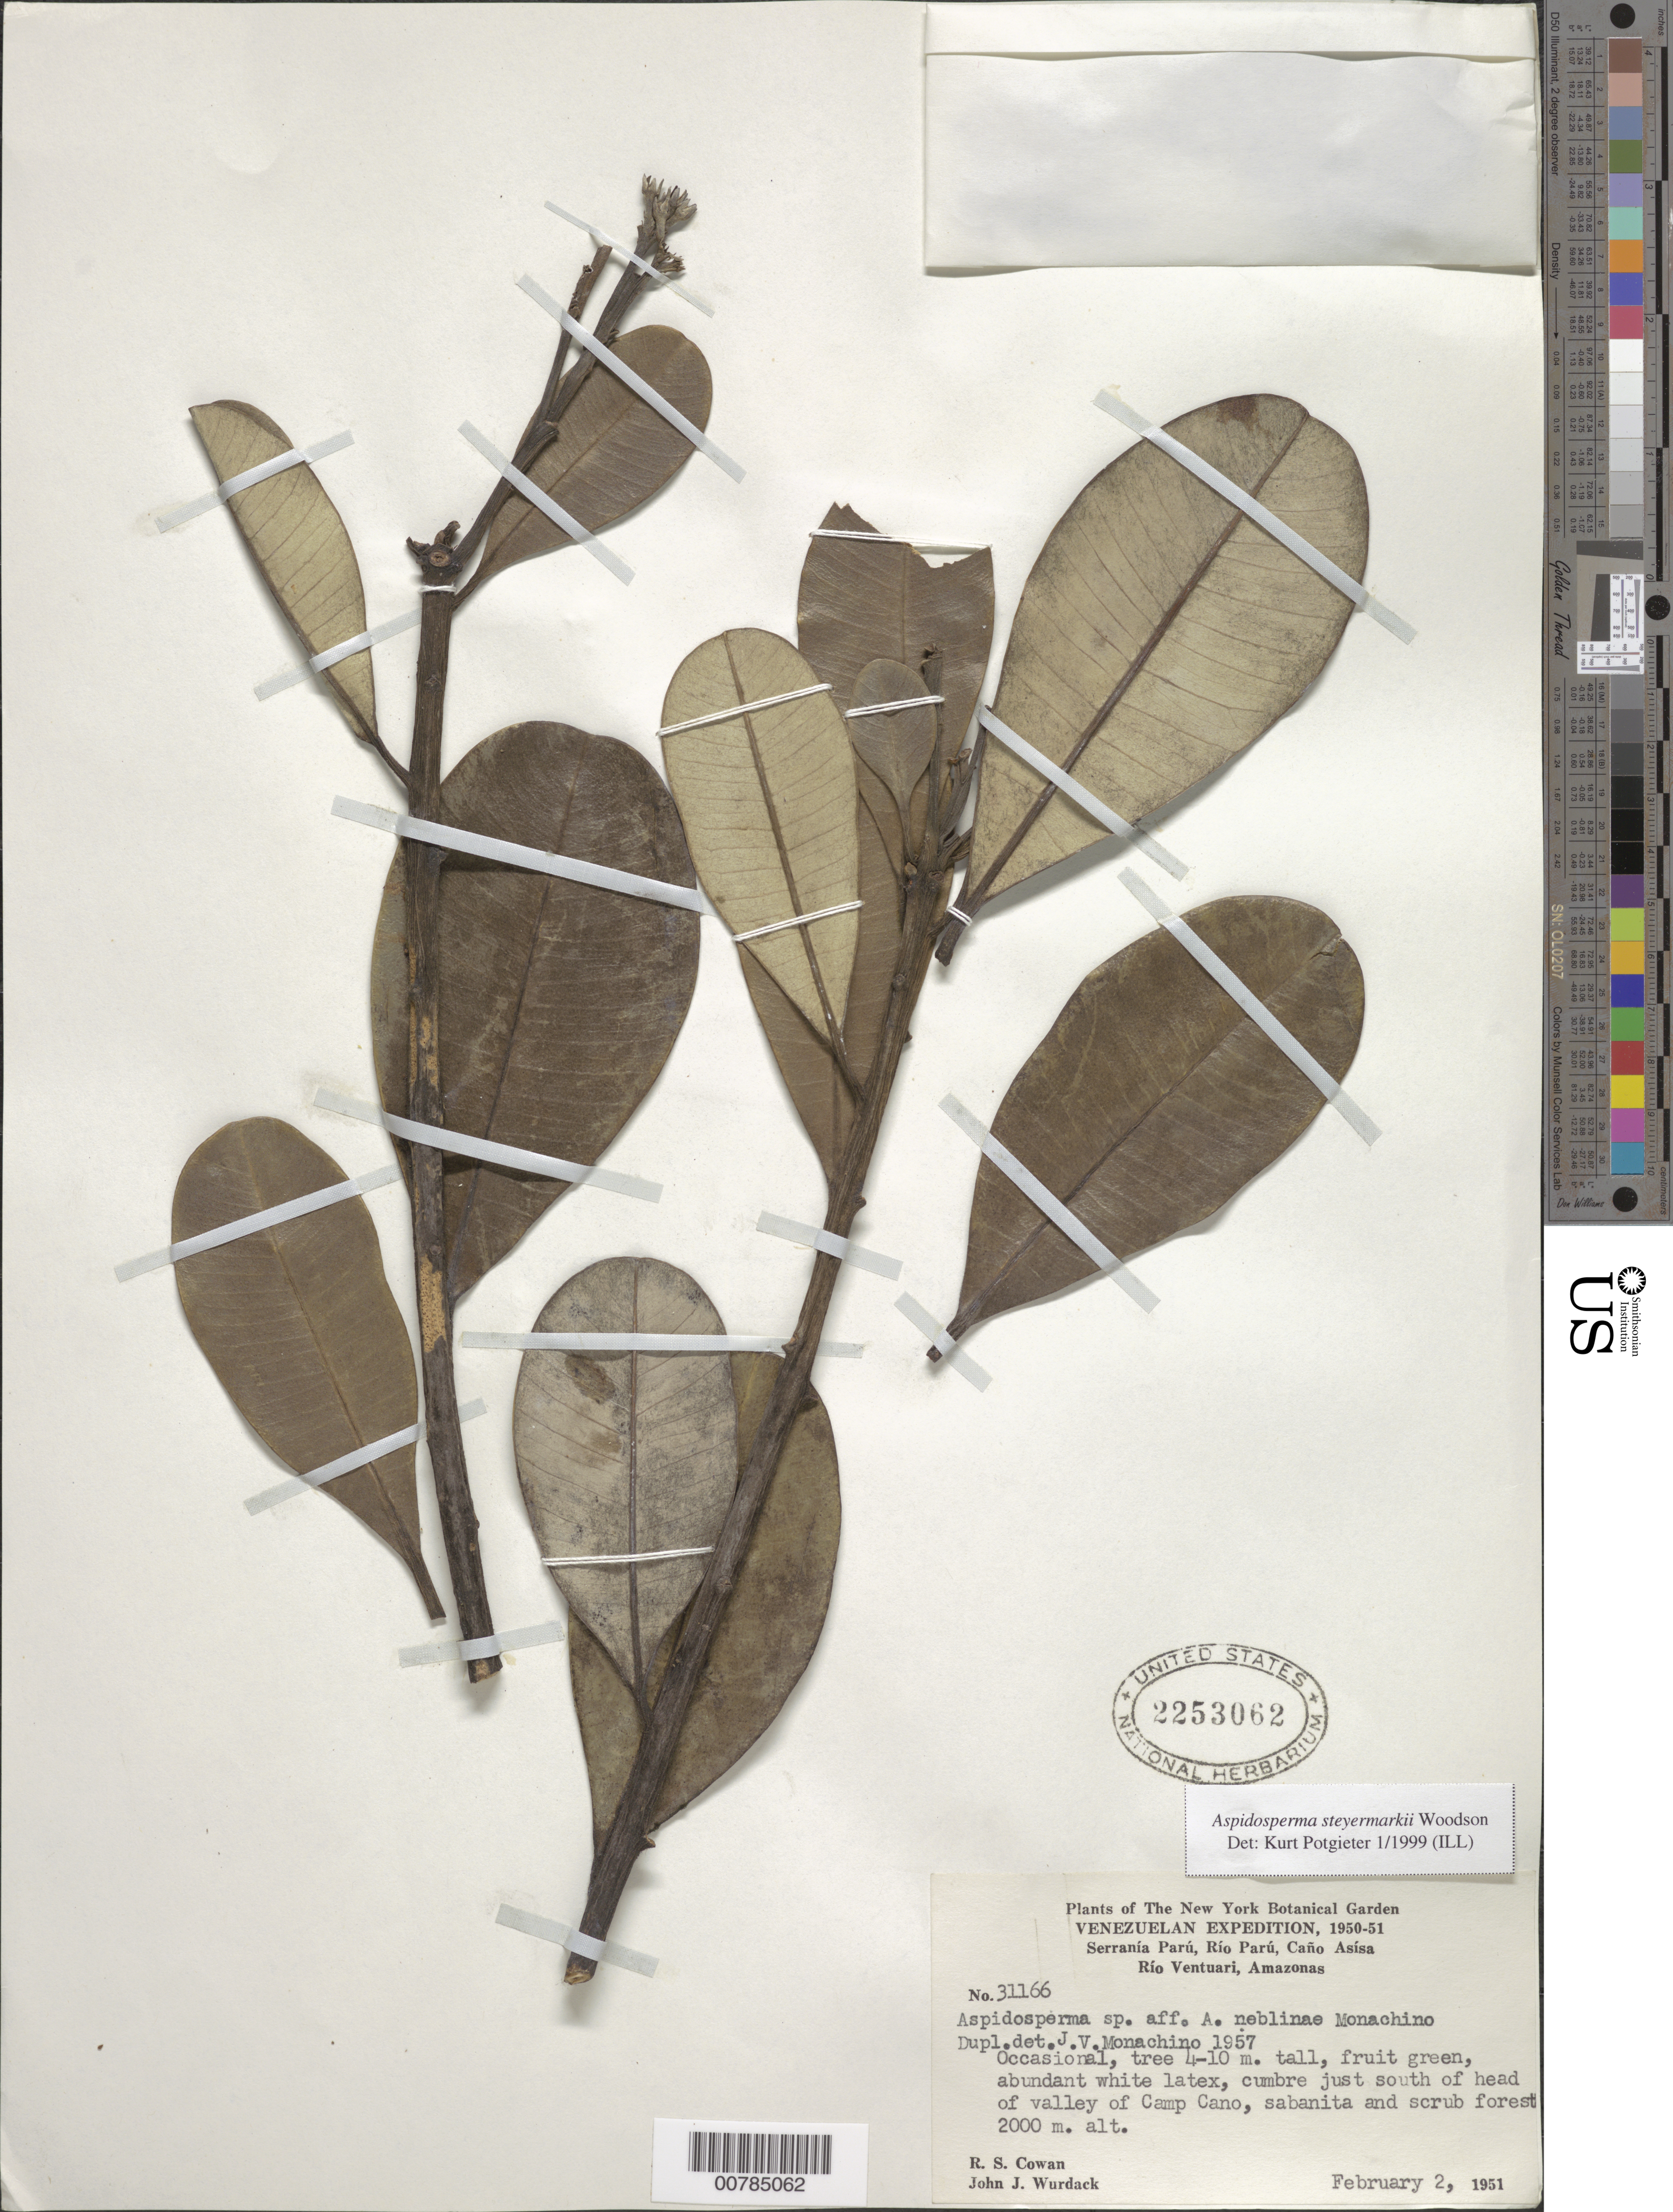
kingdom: Plantae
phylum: Tracheophyta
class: Magnoliopsida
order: Gentianales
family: Apocynaceae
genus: Aspidosperma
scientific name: Aspidosperma steyermarkii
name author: Woodson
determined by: Potgieter, K.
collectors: R. S. Cowan & J. J. Wurdack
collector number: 31166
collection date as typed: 2-Feb-51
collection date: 1951-02-02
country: Venezuela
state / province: Amazonas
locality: Serranía Paru, valley of Camp Caño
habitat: Sabanitas and scrub forest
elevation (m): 2000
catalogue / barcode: US 2253062